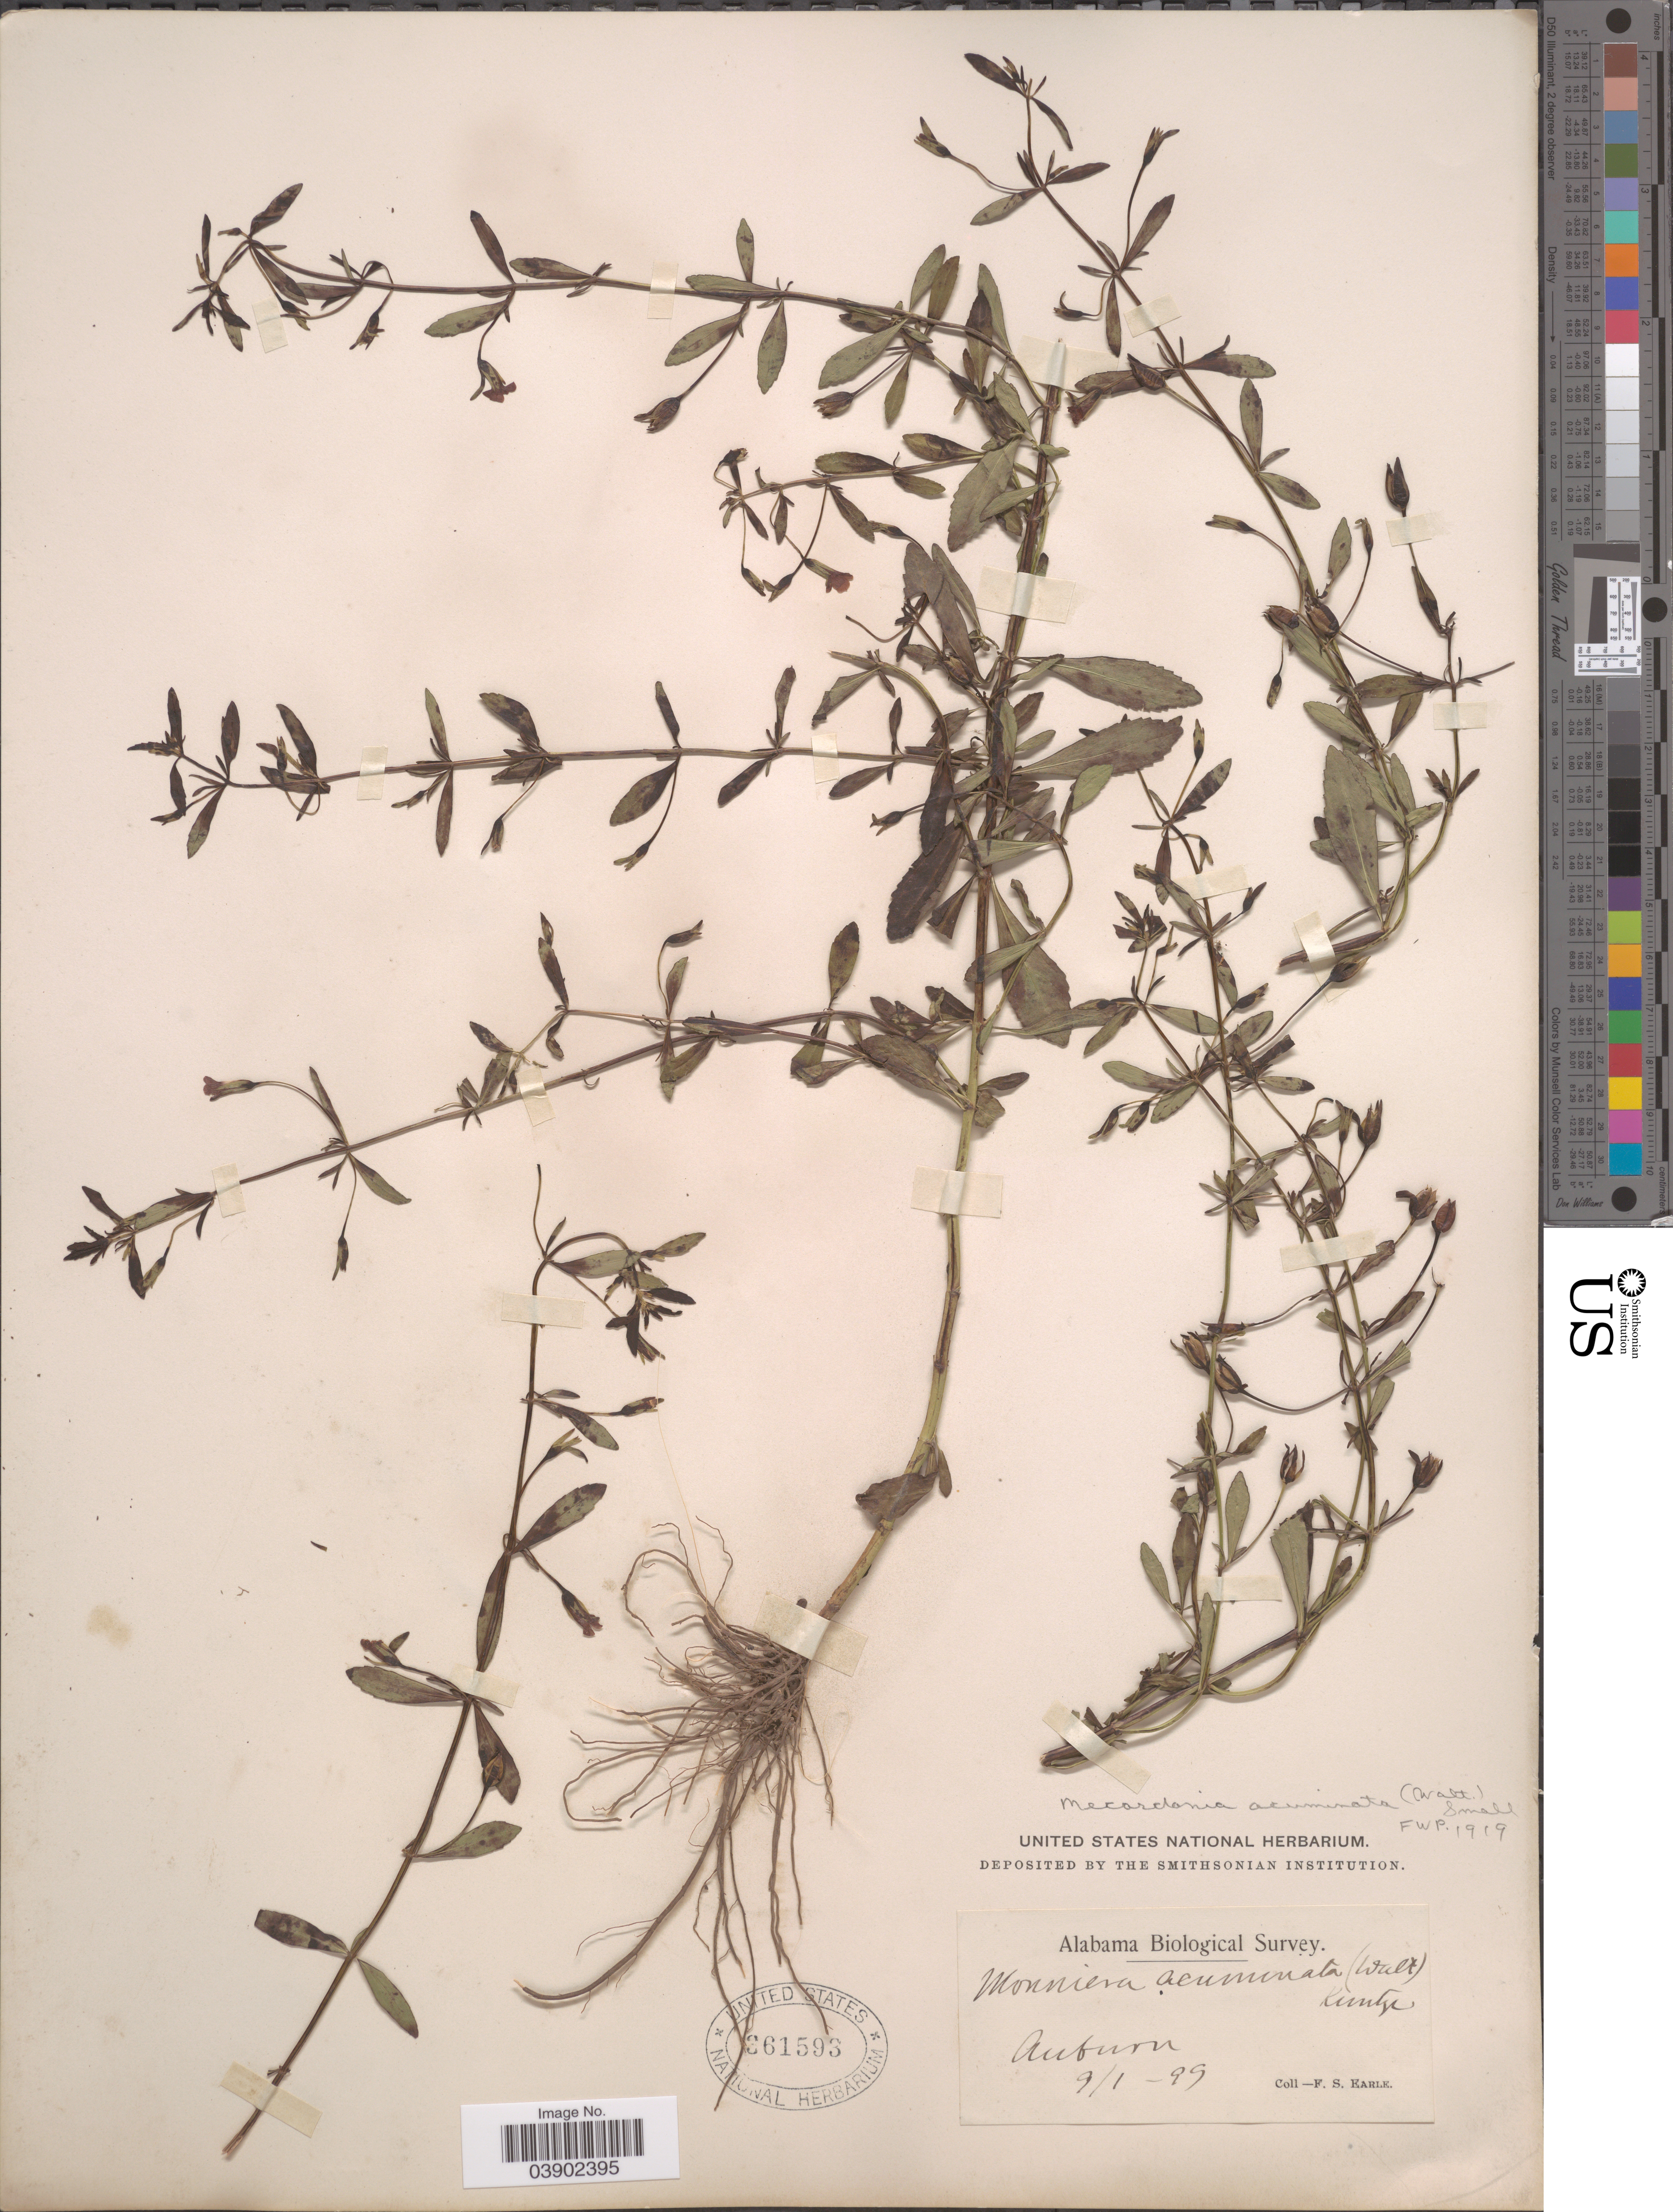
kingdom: Plantae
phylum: Tracheophyta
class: Magnoliopsida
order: Lamiales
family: Plantaginaceae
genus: Mecardonia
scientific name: Mecardonia vandellioides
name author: (Kunth) Pennell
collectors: S. Blake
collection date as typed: Transcribed d/m/y: 1/9/99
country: United States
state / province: Alabama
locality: Alabama Biological Survey. Auburn.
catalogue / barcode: US 361593